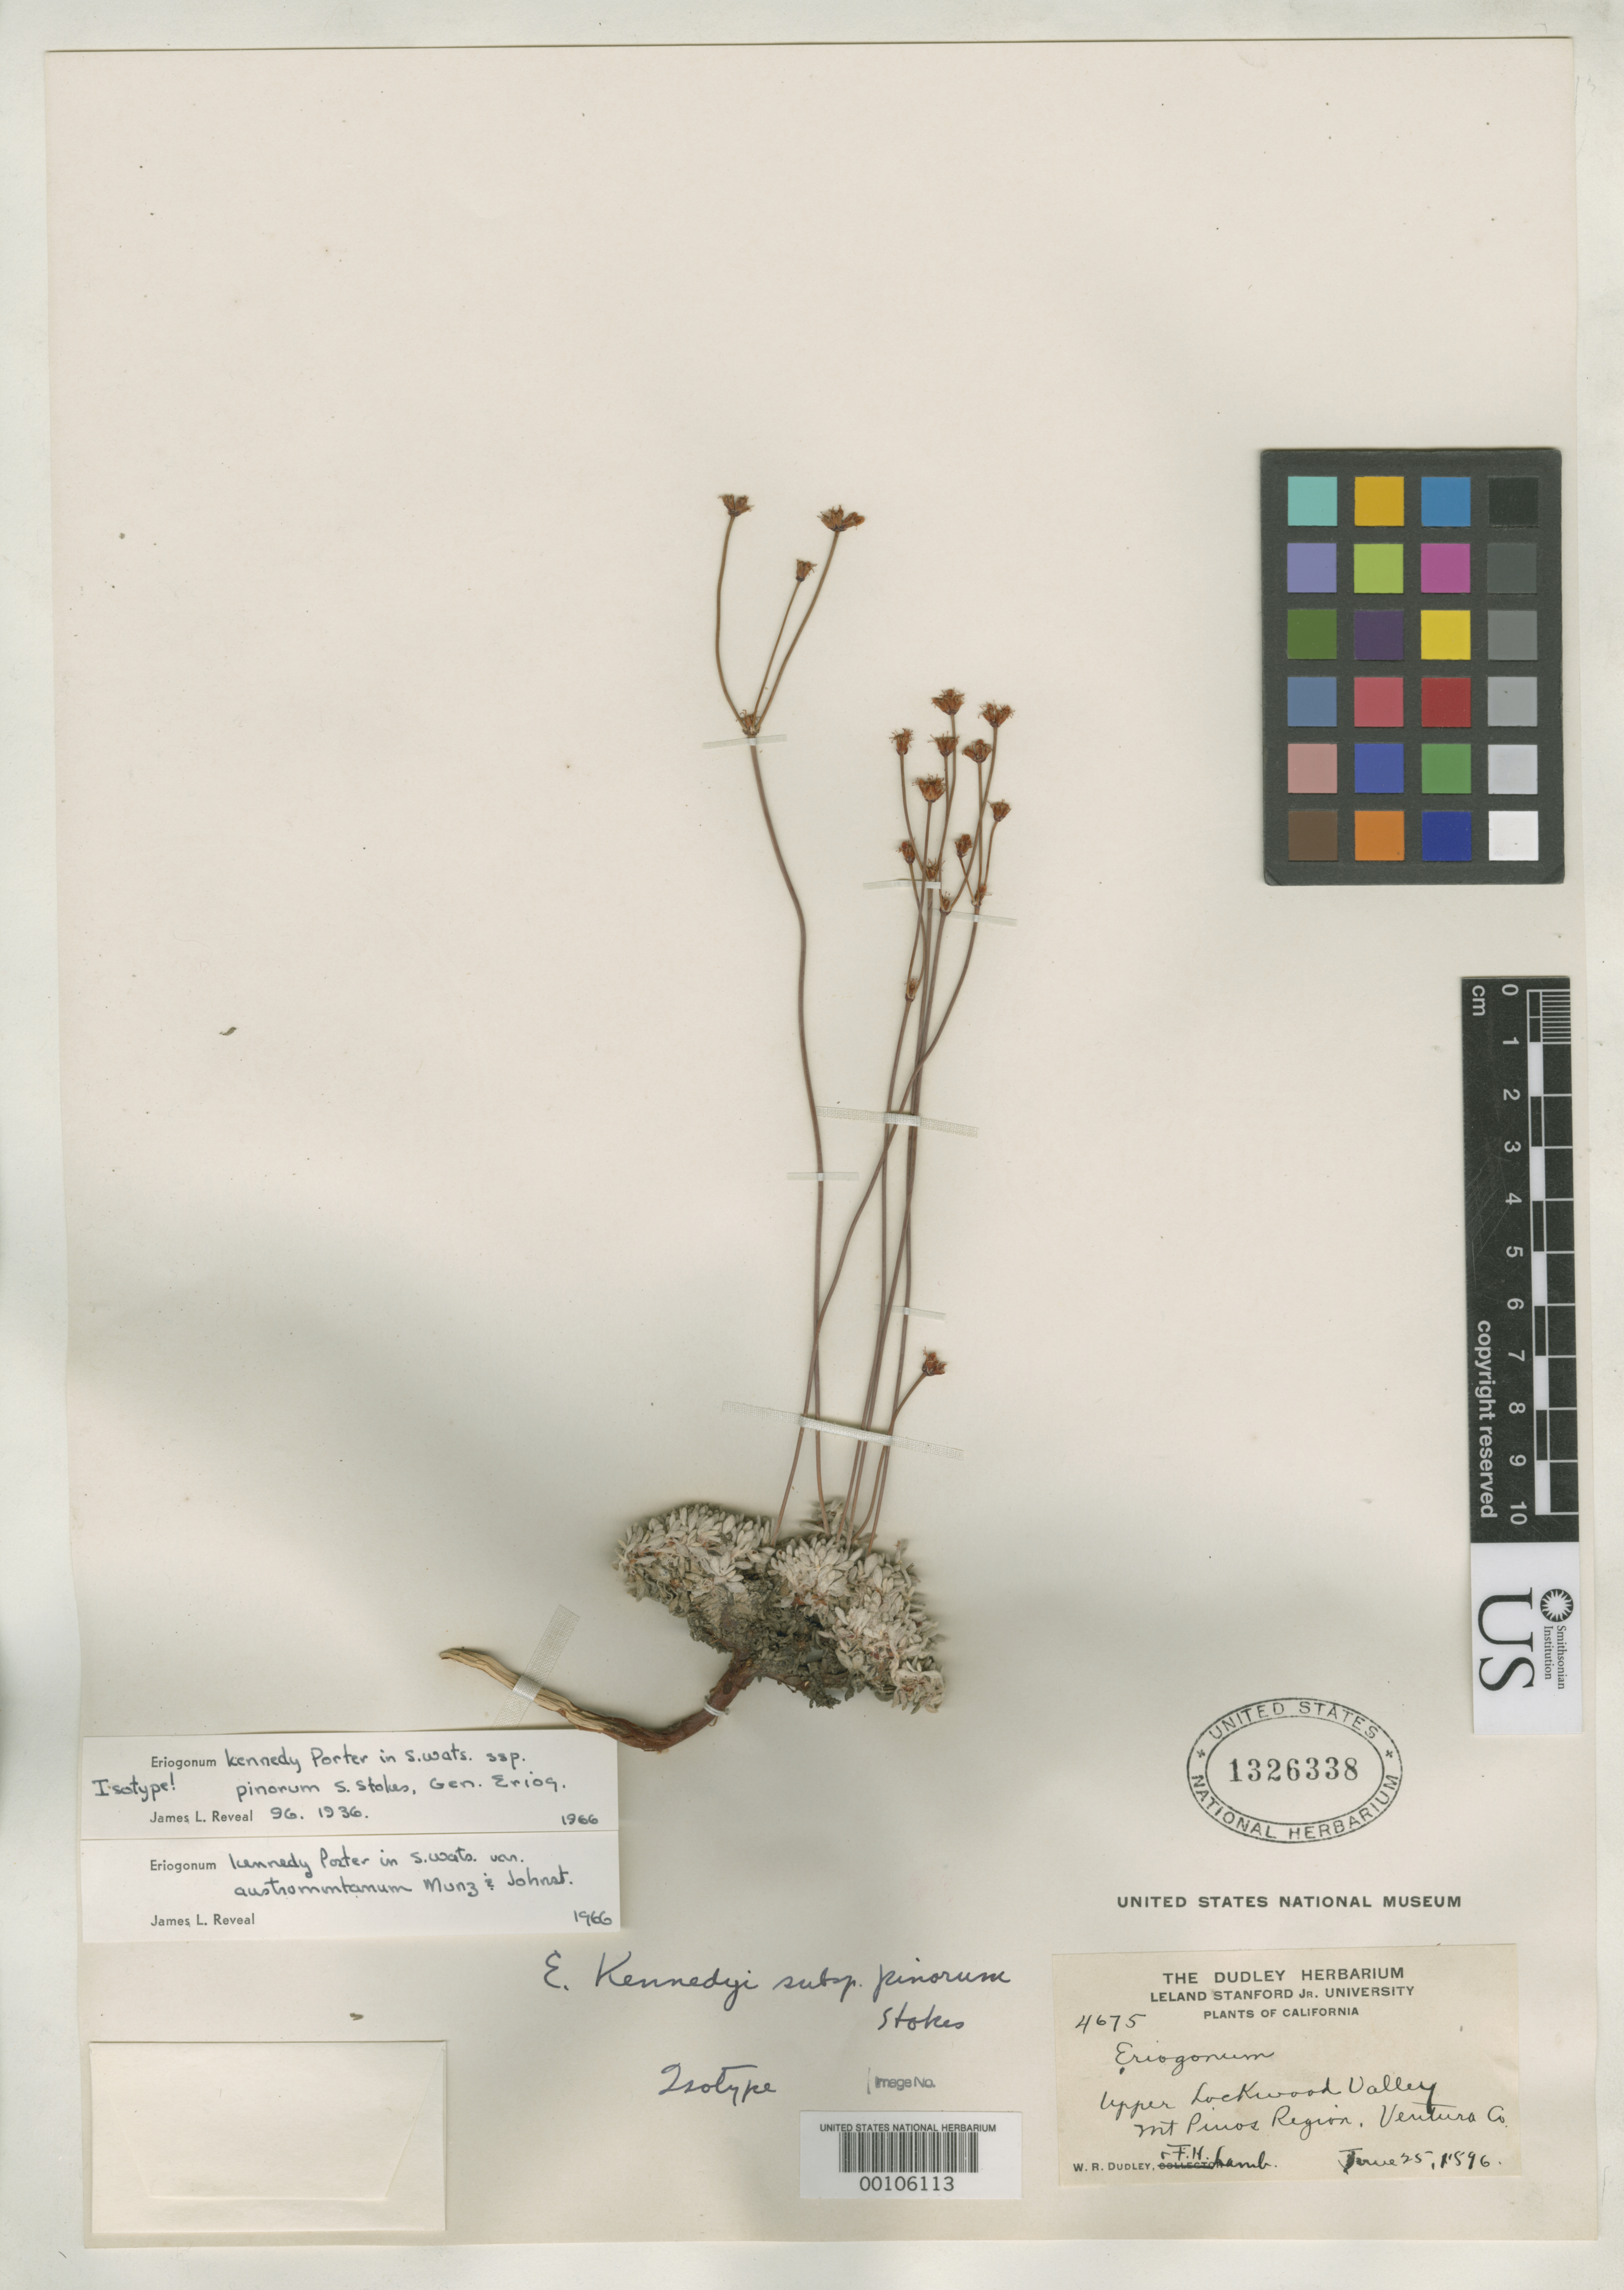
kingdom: Plantae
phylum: Tracheophyta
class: Magnoliopsida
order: Caryophyllales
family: Polygonaceae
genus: Eriogonum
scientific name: Eriogonum kennedyi subsp. pinorum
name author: S. Stokes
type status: Isotype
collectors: Dudley, -- & Lamb, --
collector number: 4675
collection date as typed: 25 Jun 1896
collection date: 1896-06-25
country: United States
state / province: California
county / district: Ventura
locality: Upper Lockwood Valley, Mt. Pinos.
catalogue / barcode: US 1326338